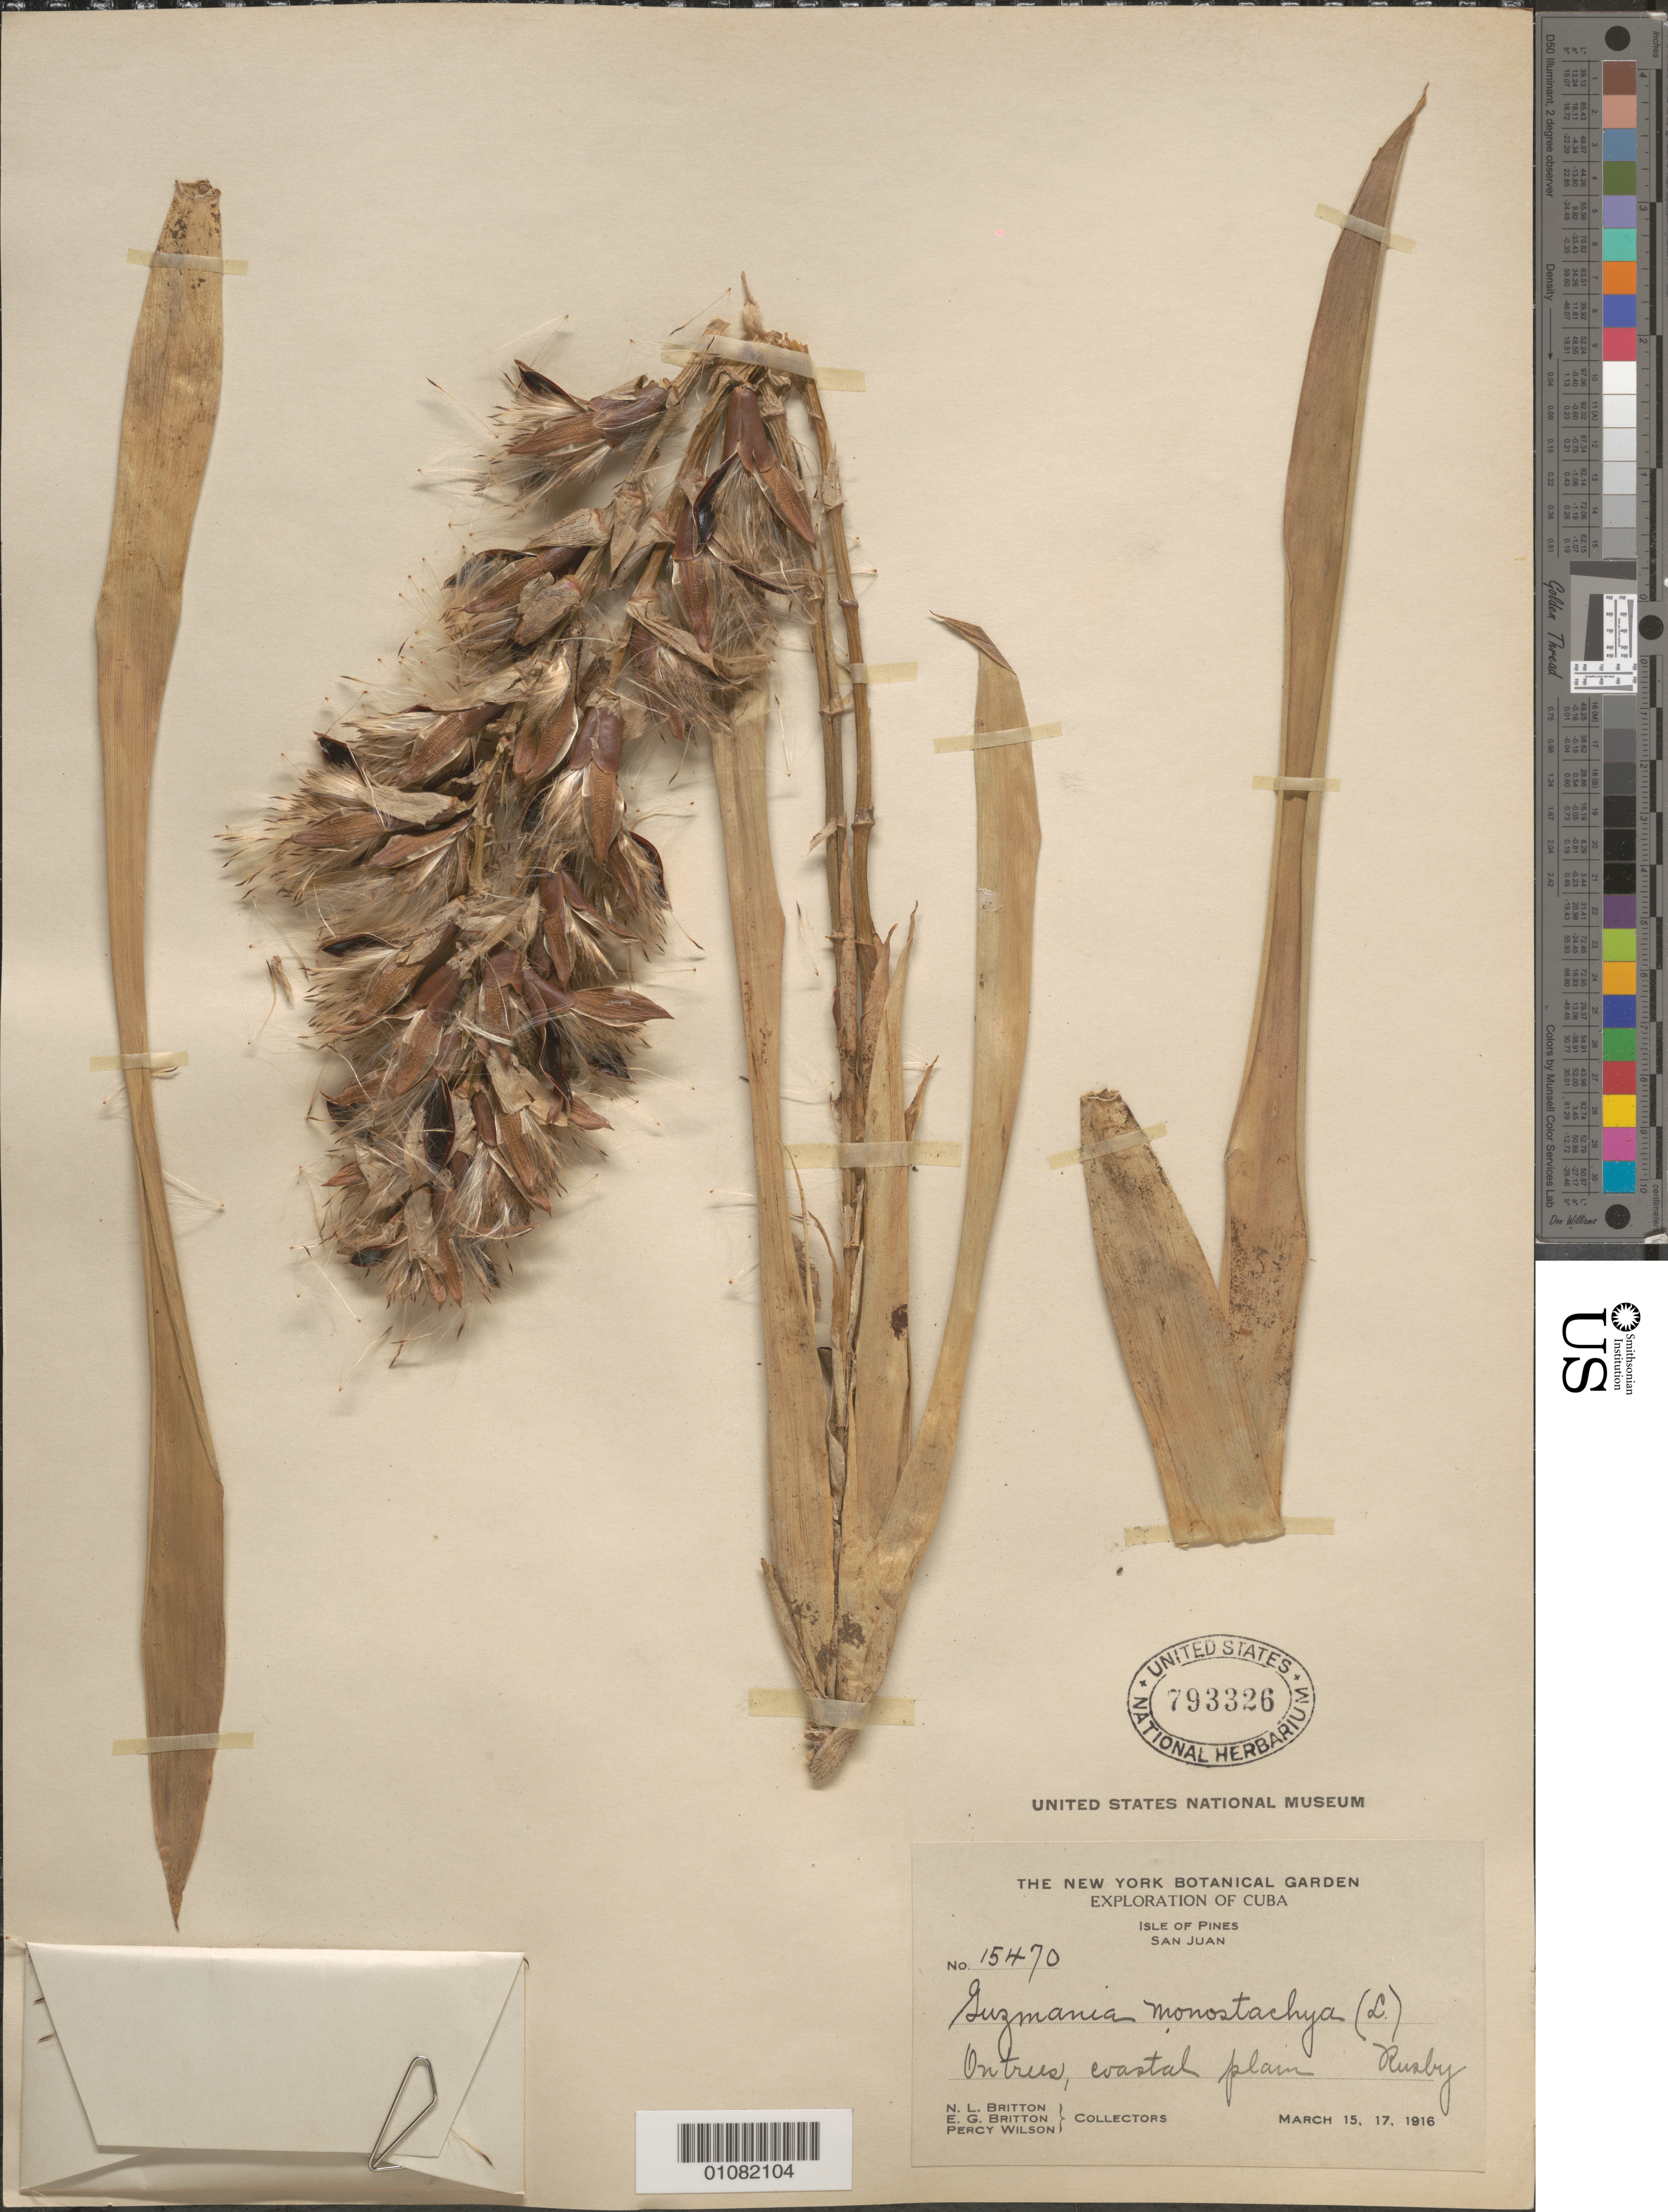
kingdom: Plantae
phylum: Tracheophyta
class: Liliopsida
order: Poales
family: Bromeliaceae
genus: Guzmania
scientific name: Guzmania monostachia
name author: (L.) Rusby ex Mez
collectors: N. Britton, E. G. Britton & P. Wilson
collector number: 15470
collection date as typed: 15 Mar 1916 and 17 Mar 1916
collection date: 1916-03-15,1916-03-17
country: Cuba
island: Isla de la Juventud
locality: San Juan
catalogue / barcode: US 793326